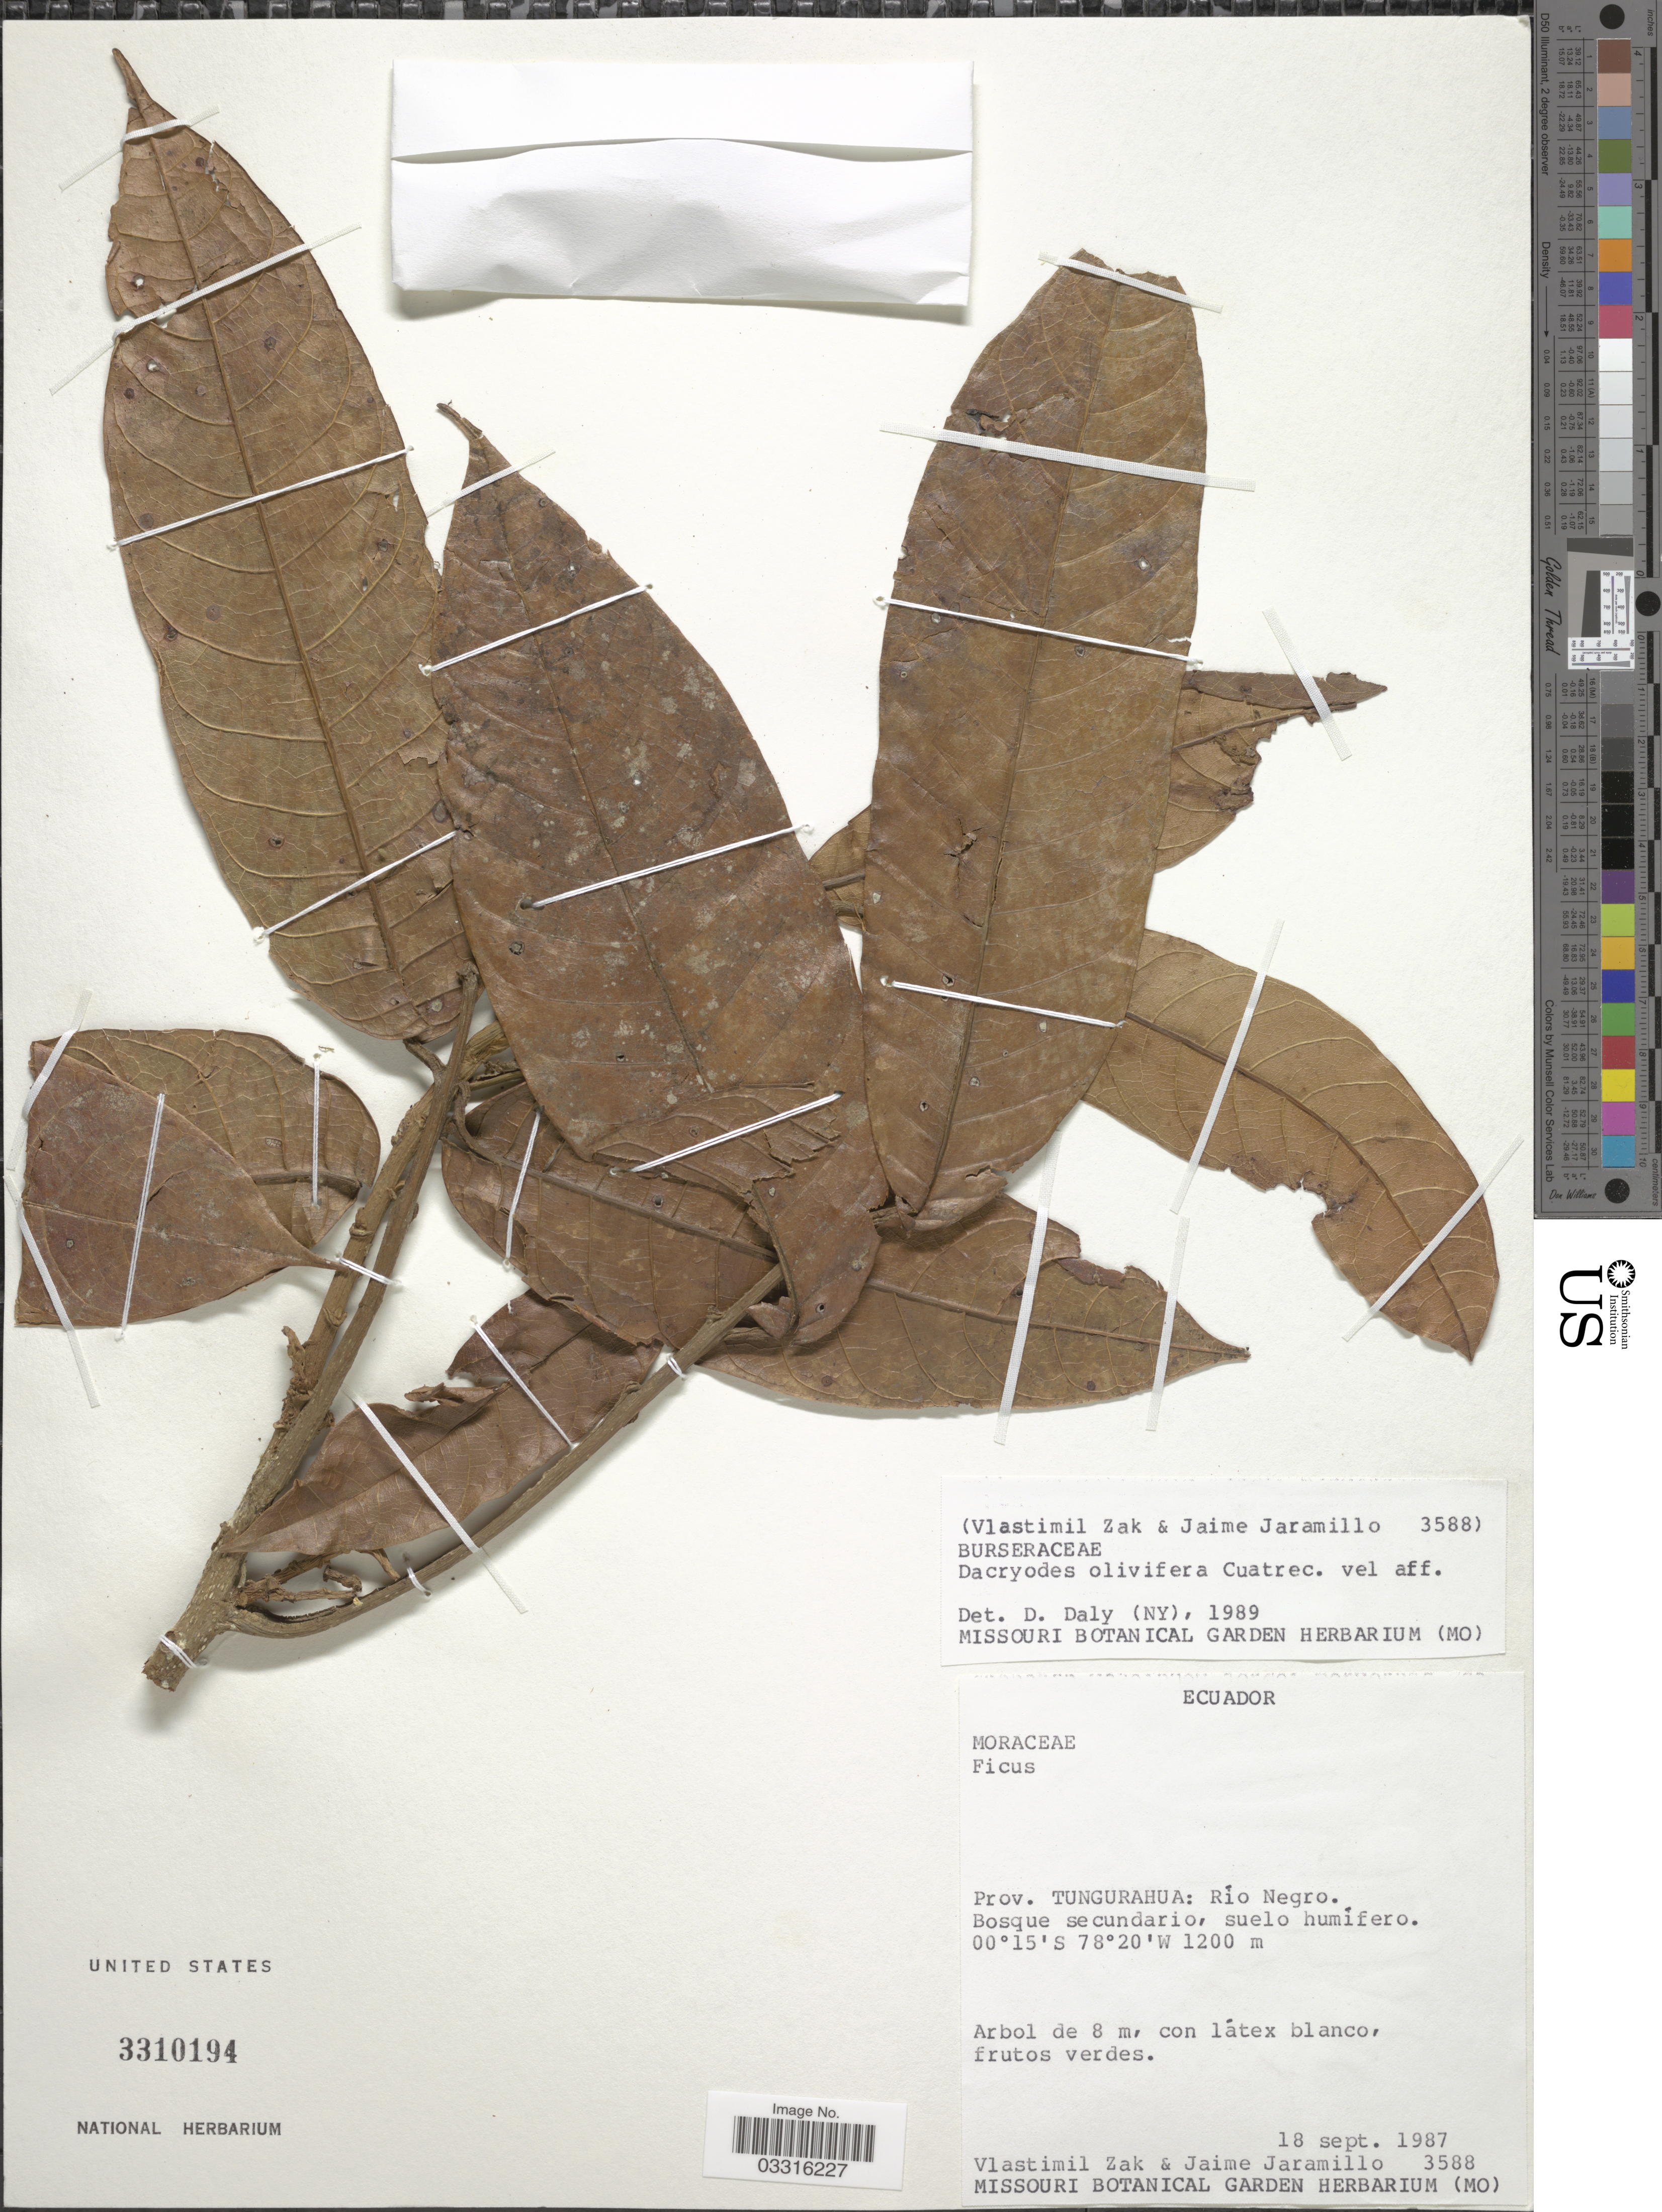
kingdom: Plantae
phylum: Tracheophyta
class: Magnoliopsida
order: Sapindales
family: Burseraceae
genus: Dacryodes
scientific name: Dacryodes olivifera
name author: Cuatrec.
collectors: V. Zak & J. Jaramillo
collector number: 3588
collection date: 1987-09-18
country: Ecuador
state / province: Tungurahua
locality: Río Negro.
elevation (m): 1200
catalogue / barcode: US 3310194